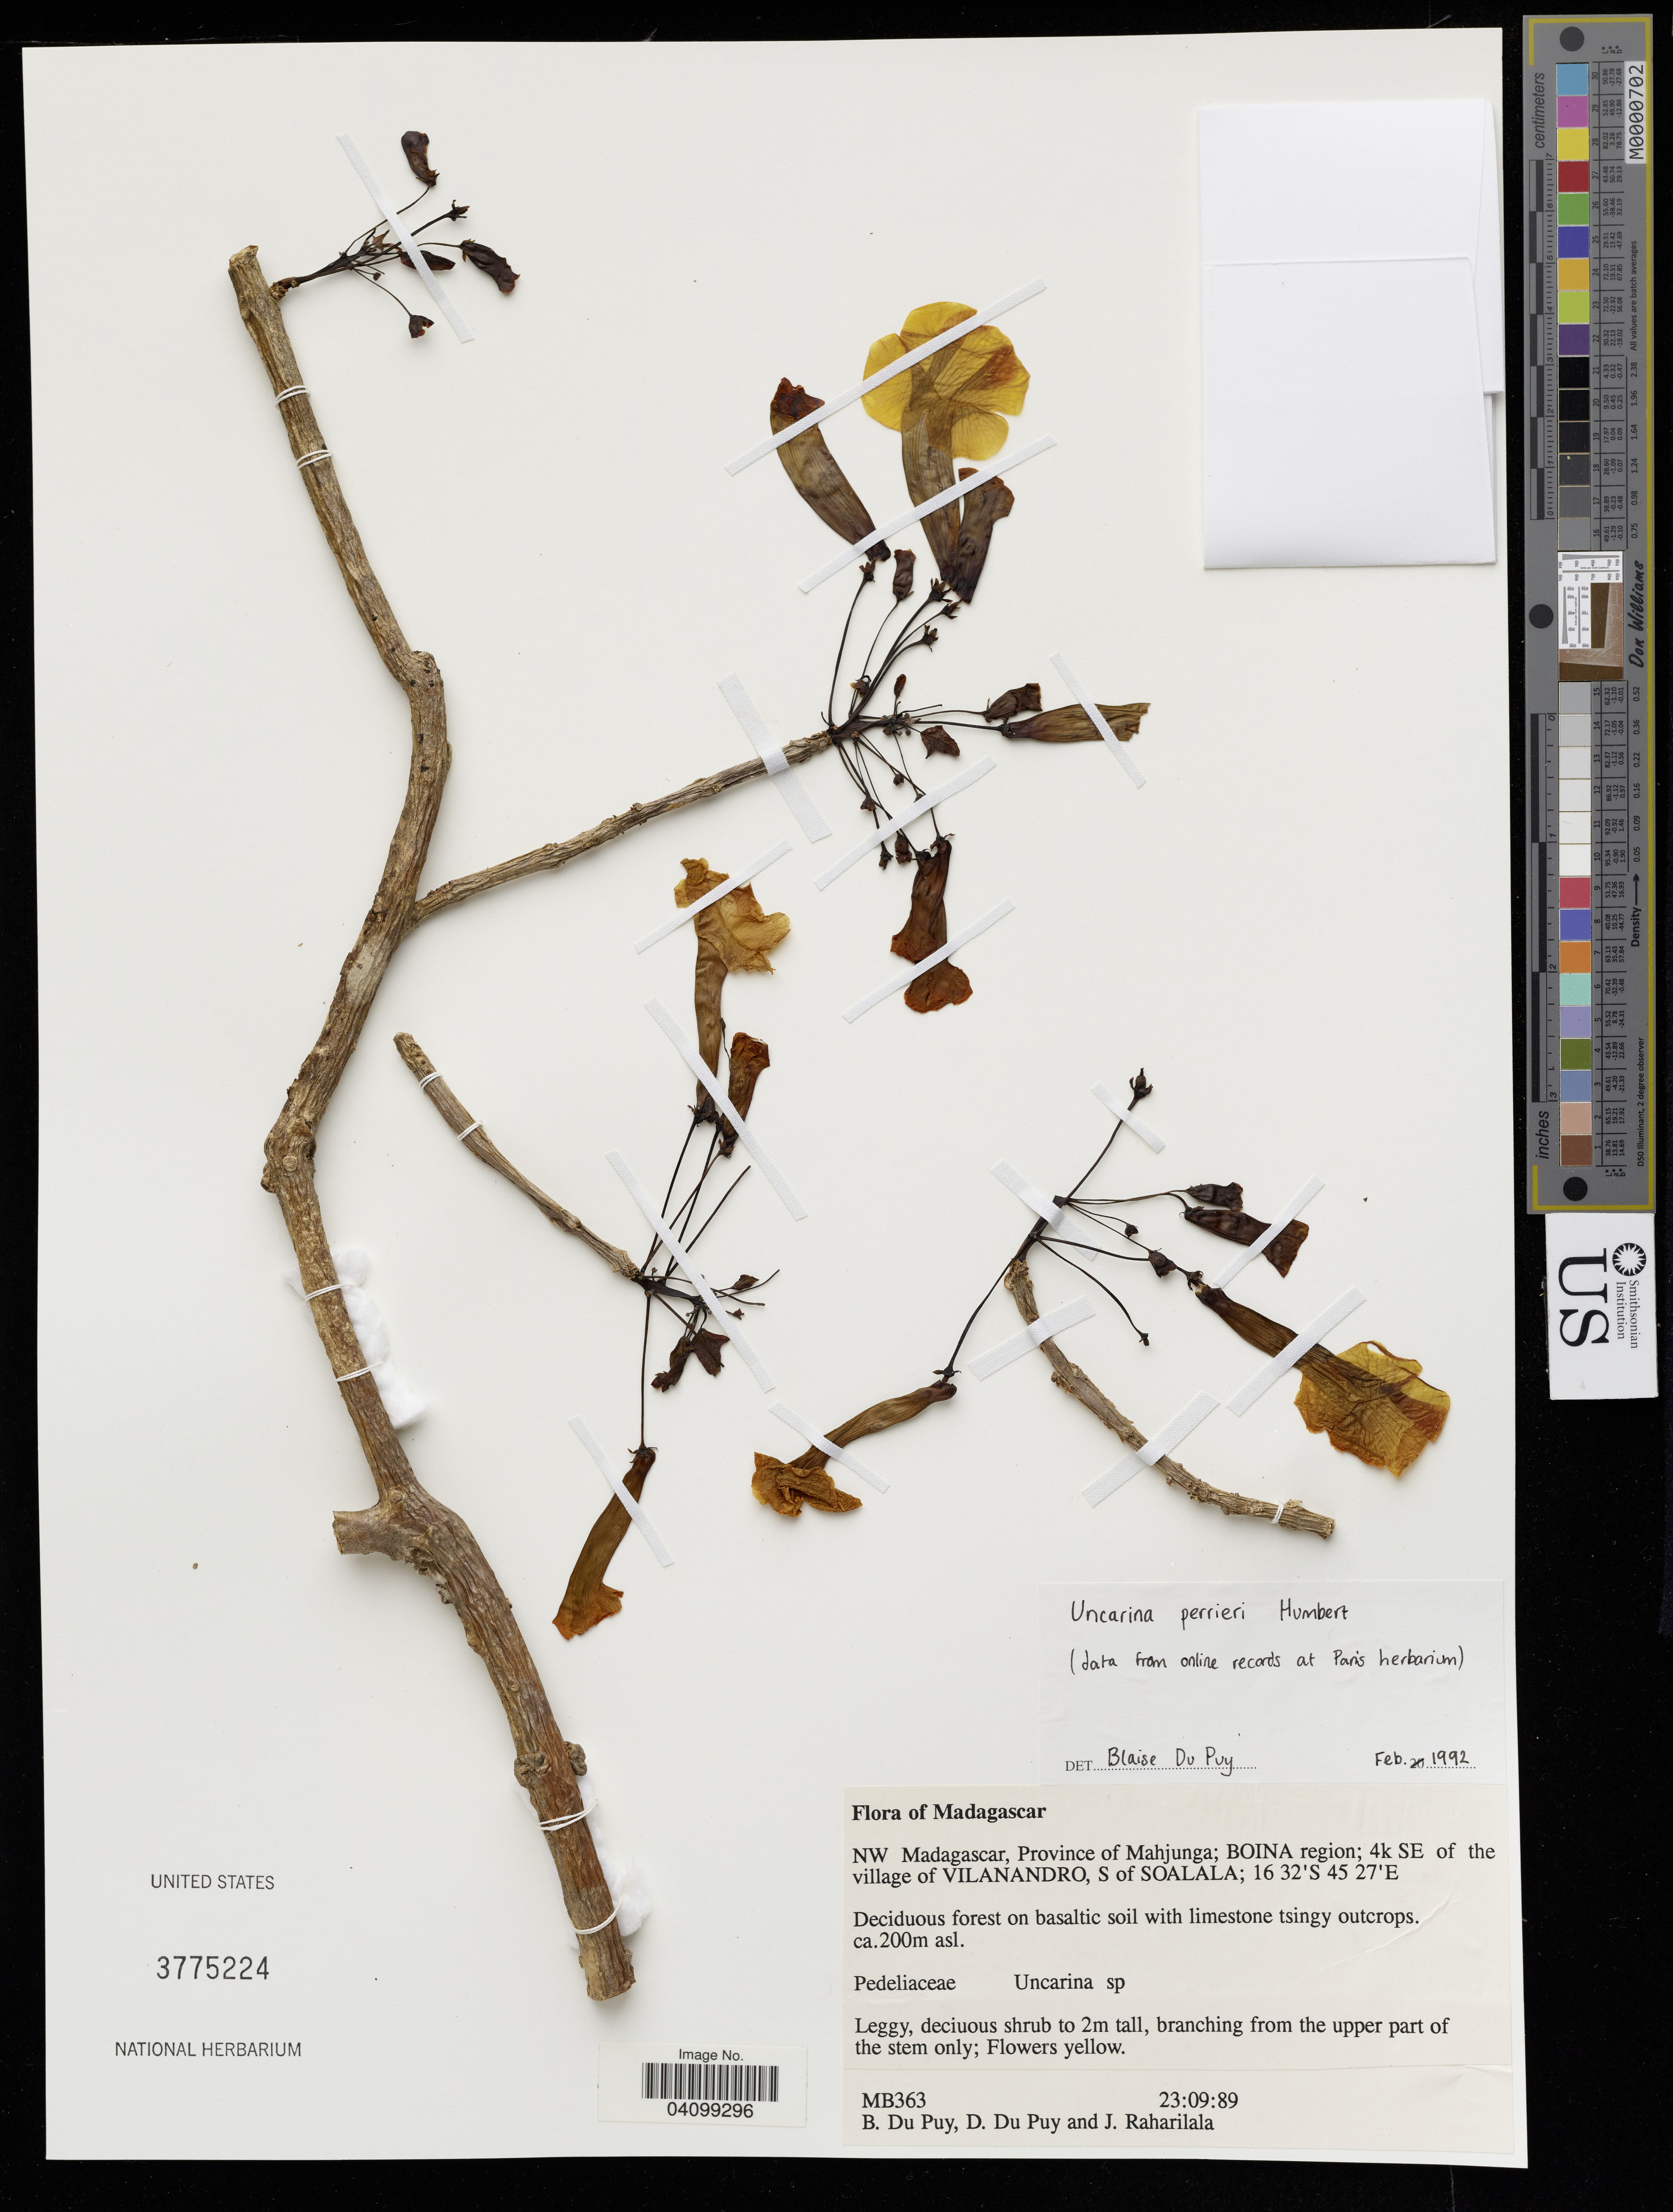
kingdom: Plantae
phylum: Tracheophyta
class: Magnoliopsida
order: Lamiales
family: Pedaliaceae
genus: Uncarina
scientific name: Uncarina perrieri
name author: Humbert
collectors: B. Du Puy, D. Du Puy & J. Raharilala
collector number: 363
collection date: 1989-09-23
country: Madagascar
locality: NW Madagascar, Province of Mahjunga; Boina region; 4k SE of the village of Vilanandro, S of Soalala.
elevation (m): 200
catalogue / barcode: US 3775224